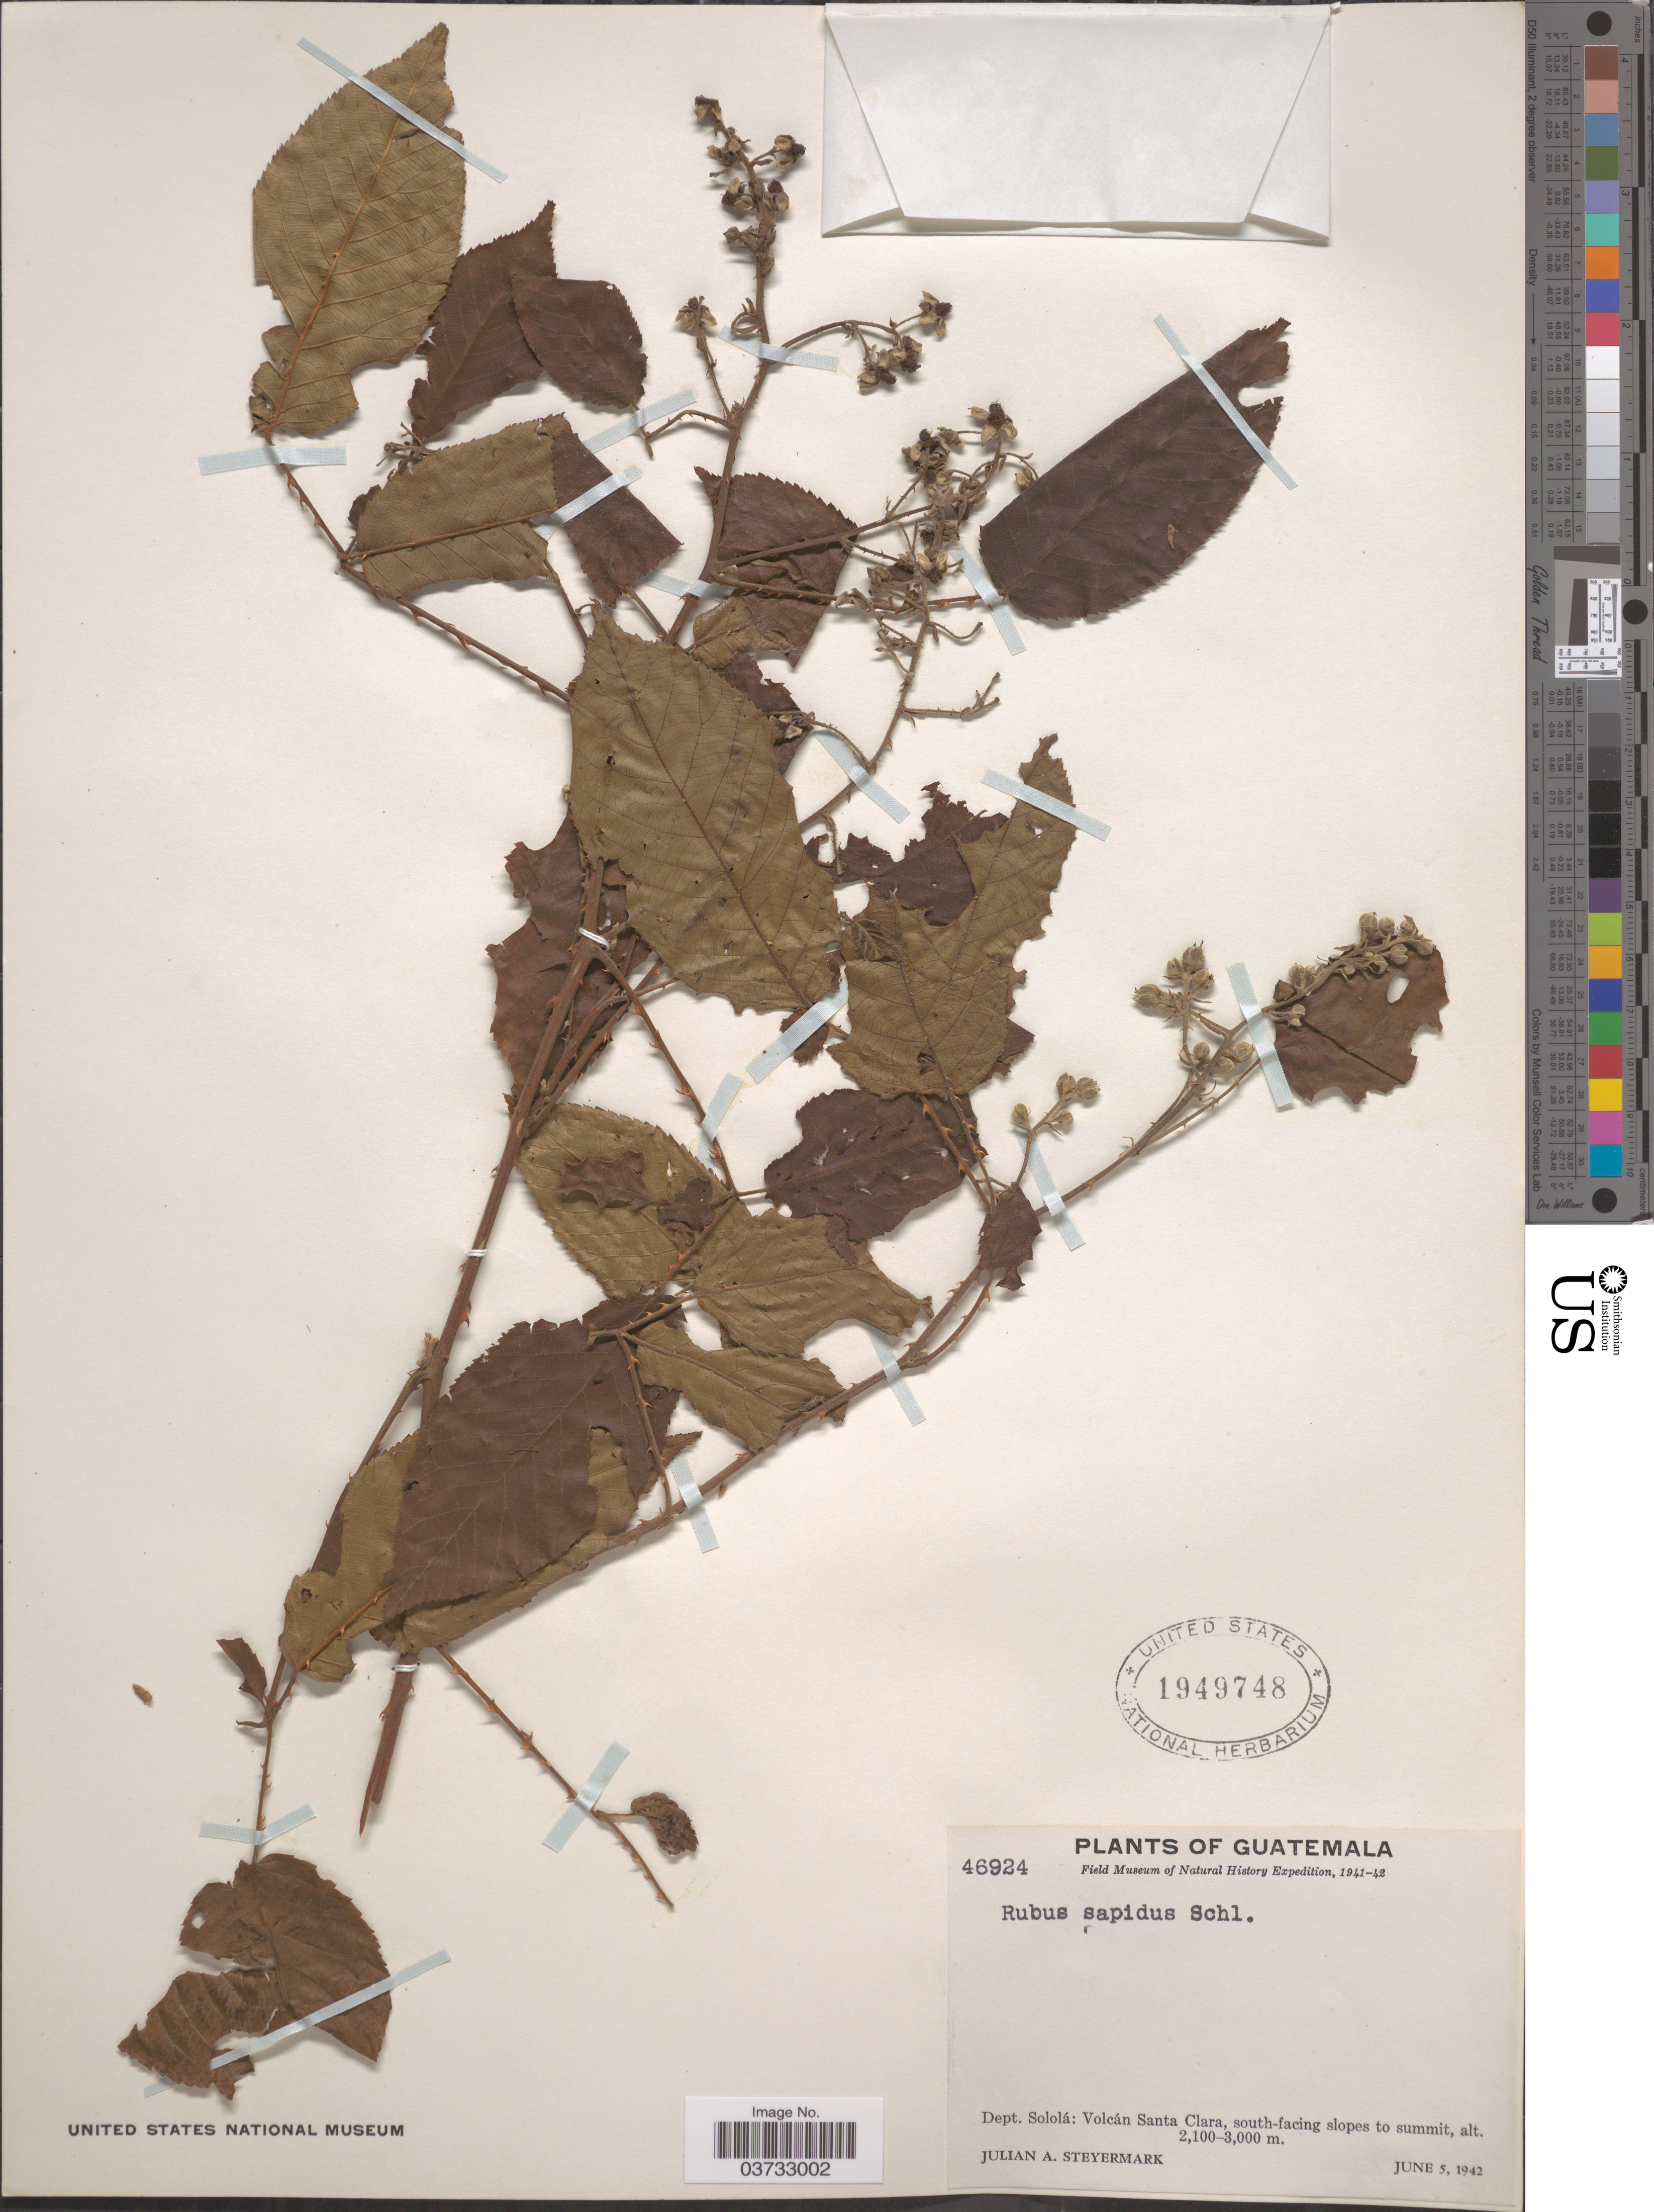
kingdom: Plantae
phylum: Tracheophyta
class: Magnoliopsida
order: Rosales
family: Rosaceae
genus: Rubus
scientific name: Rubus sapidus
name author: Schltdl.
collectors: J. Steyermark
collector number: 46924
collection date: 1942-06-05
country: Guatemala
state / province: Solola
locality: Dept. Sololá: Volcán Santa Clara, south-facing slopes to summit.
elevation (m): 2100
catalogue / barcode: US 1949748